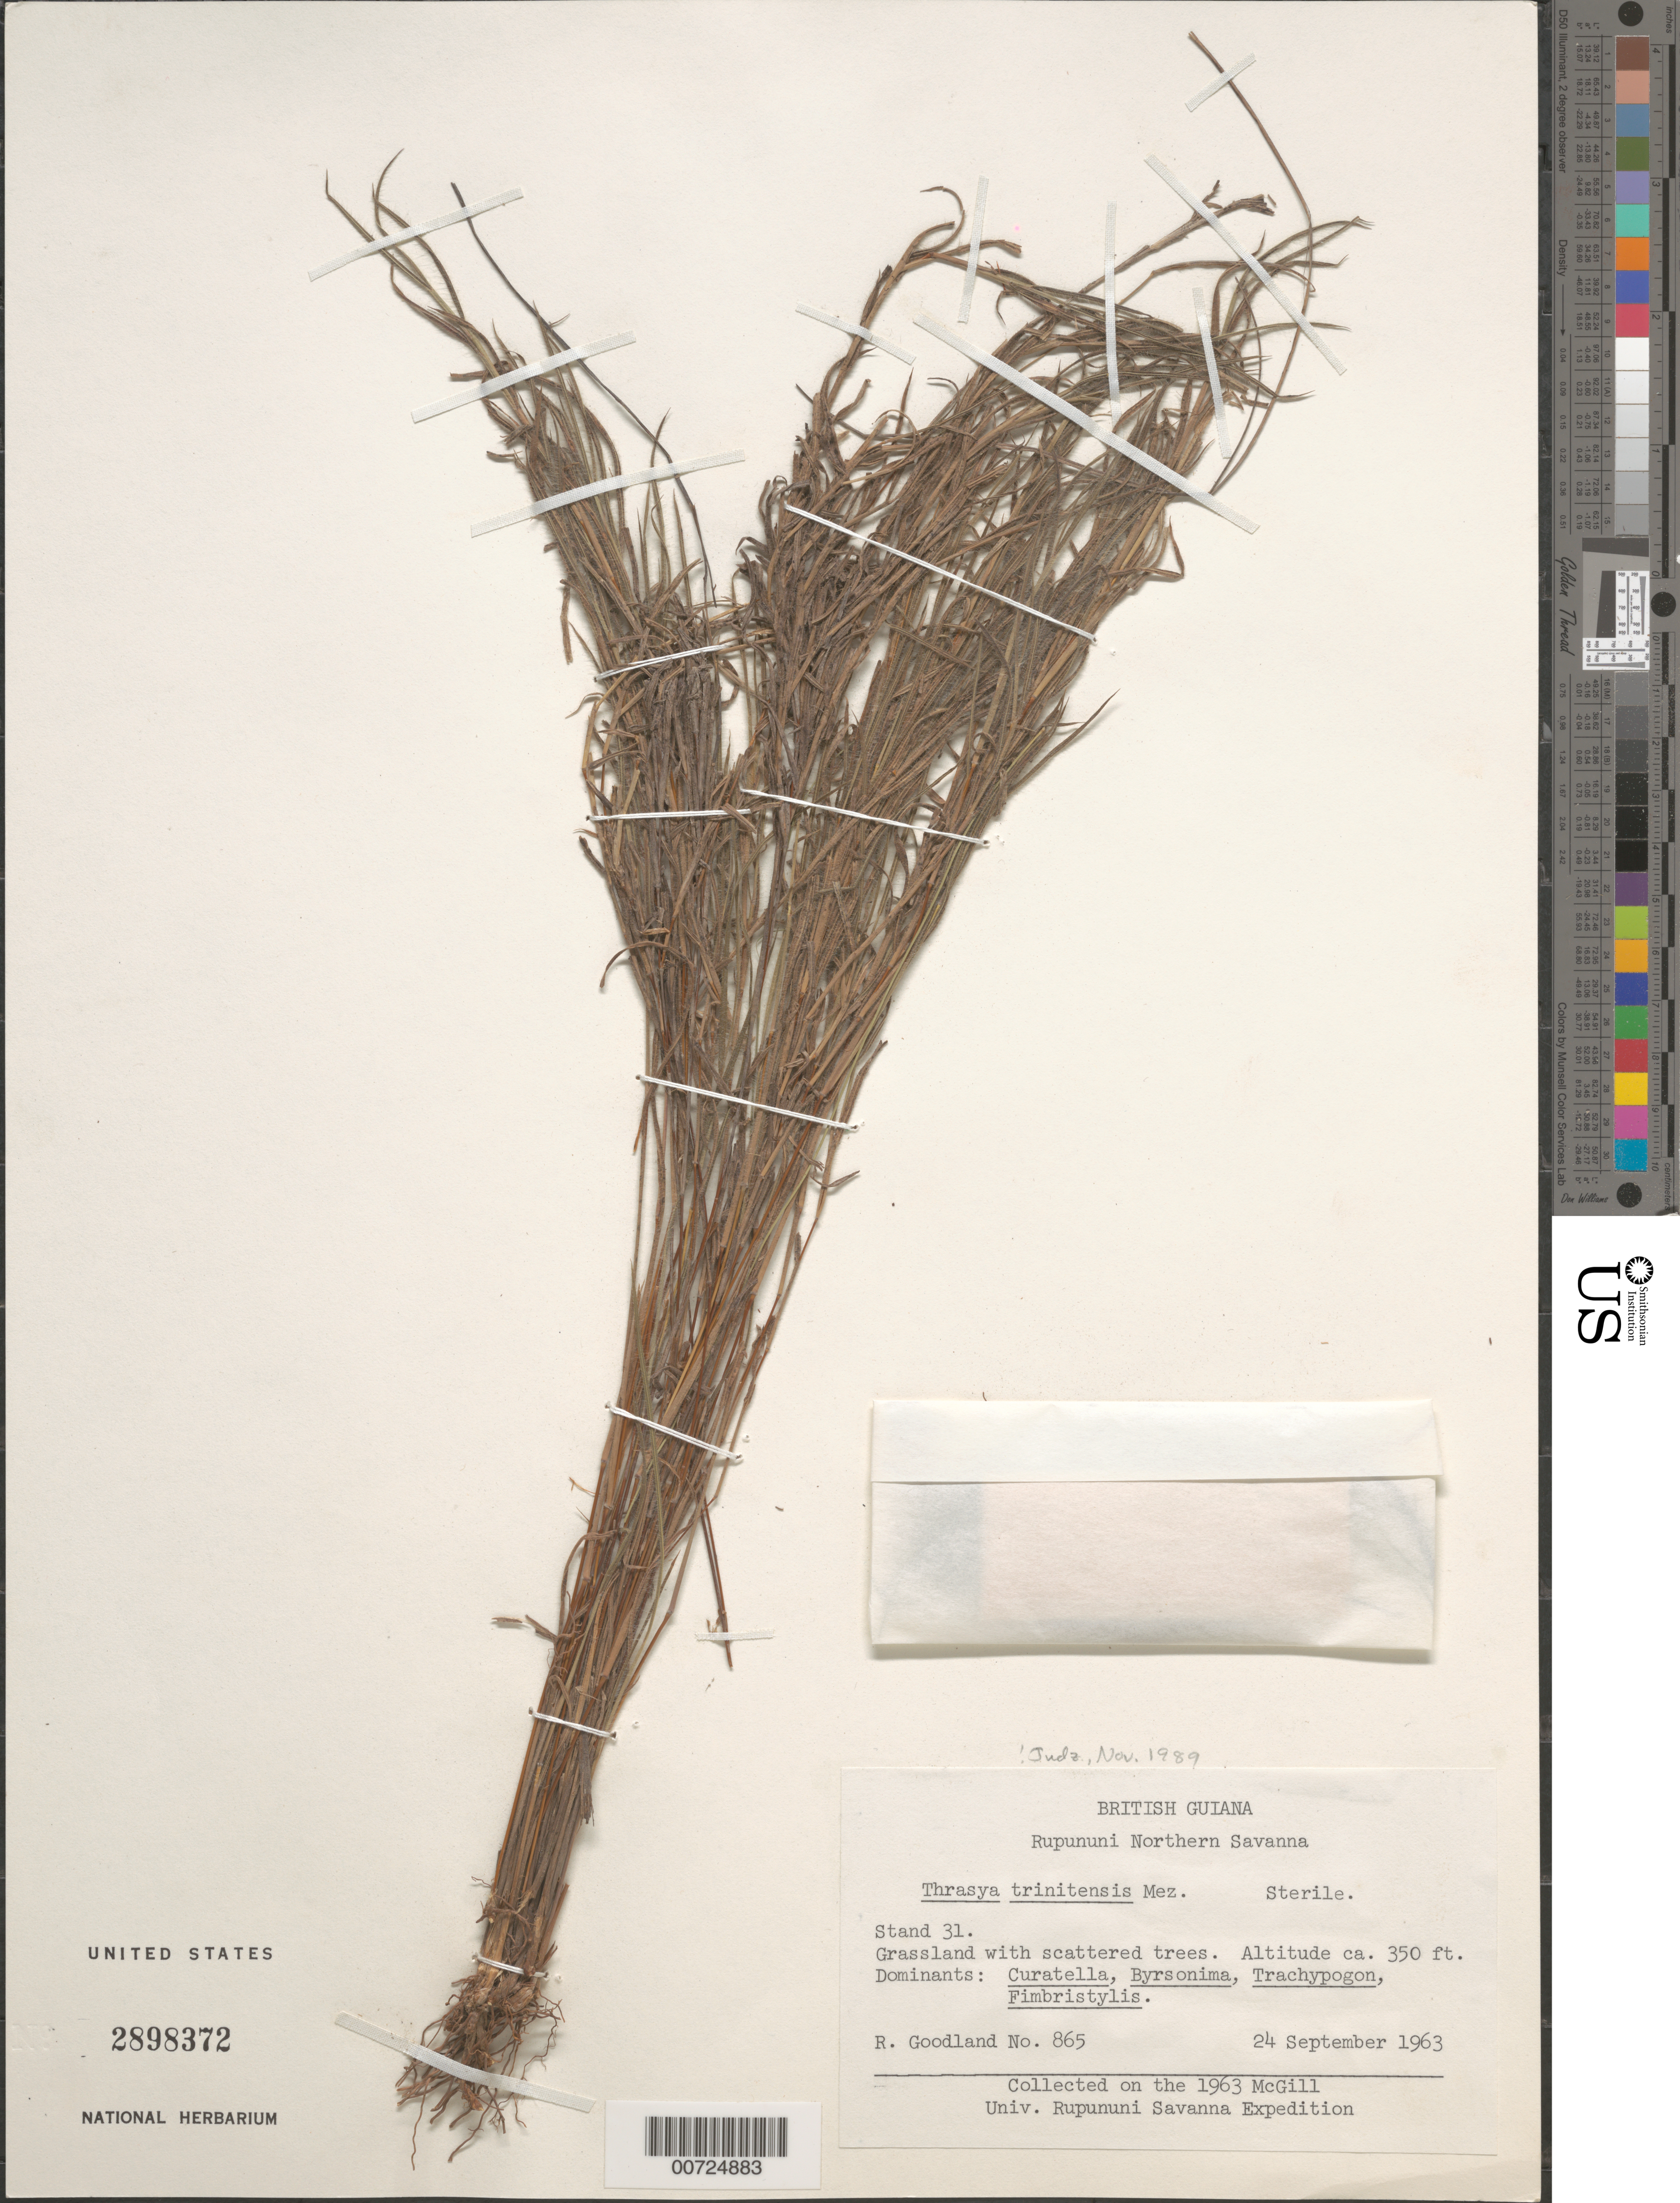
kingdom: Plantae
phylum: Tracheophyta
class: Liliopsida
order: Poales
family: Poaceae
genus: Thrasya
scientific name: Thrasya trinitensis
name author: Mez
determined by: Judziewicz, E. J.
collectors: R. Goodland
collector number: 865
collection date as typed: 24-Sep-63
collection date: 1963-09-24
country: Guyana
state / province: U. Takutu-U. Essequibo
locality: Rupununi Northern Savanna, Stand 31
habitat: Grassland with scattered trees. Dominants: Curatella, Byrsonima, Trachypogon, Fimbristylis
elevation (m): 107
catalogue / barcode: US 2898372